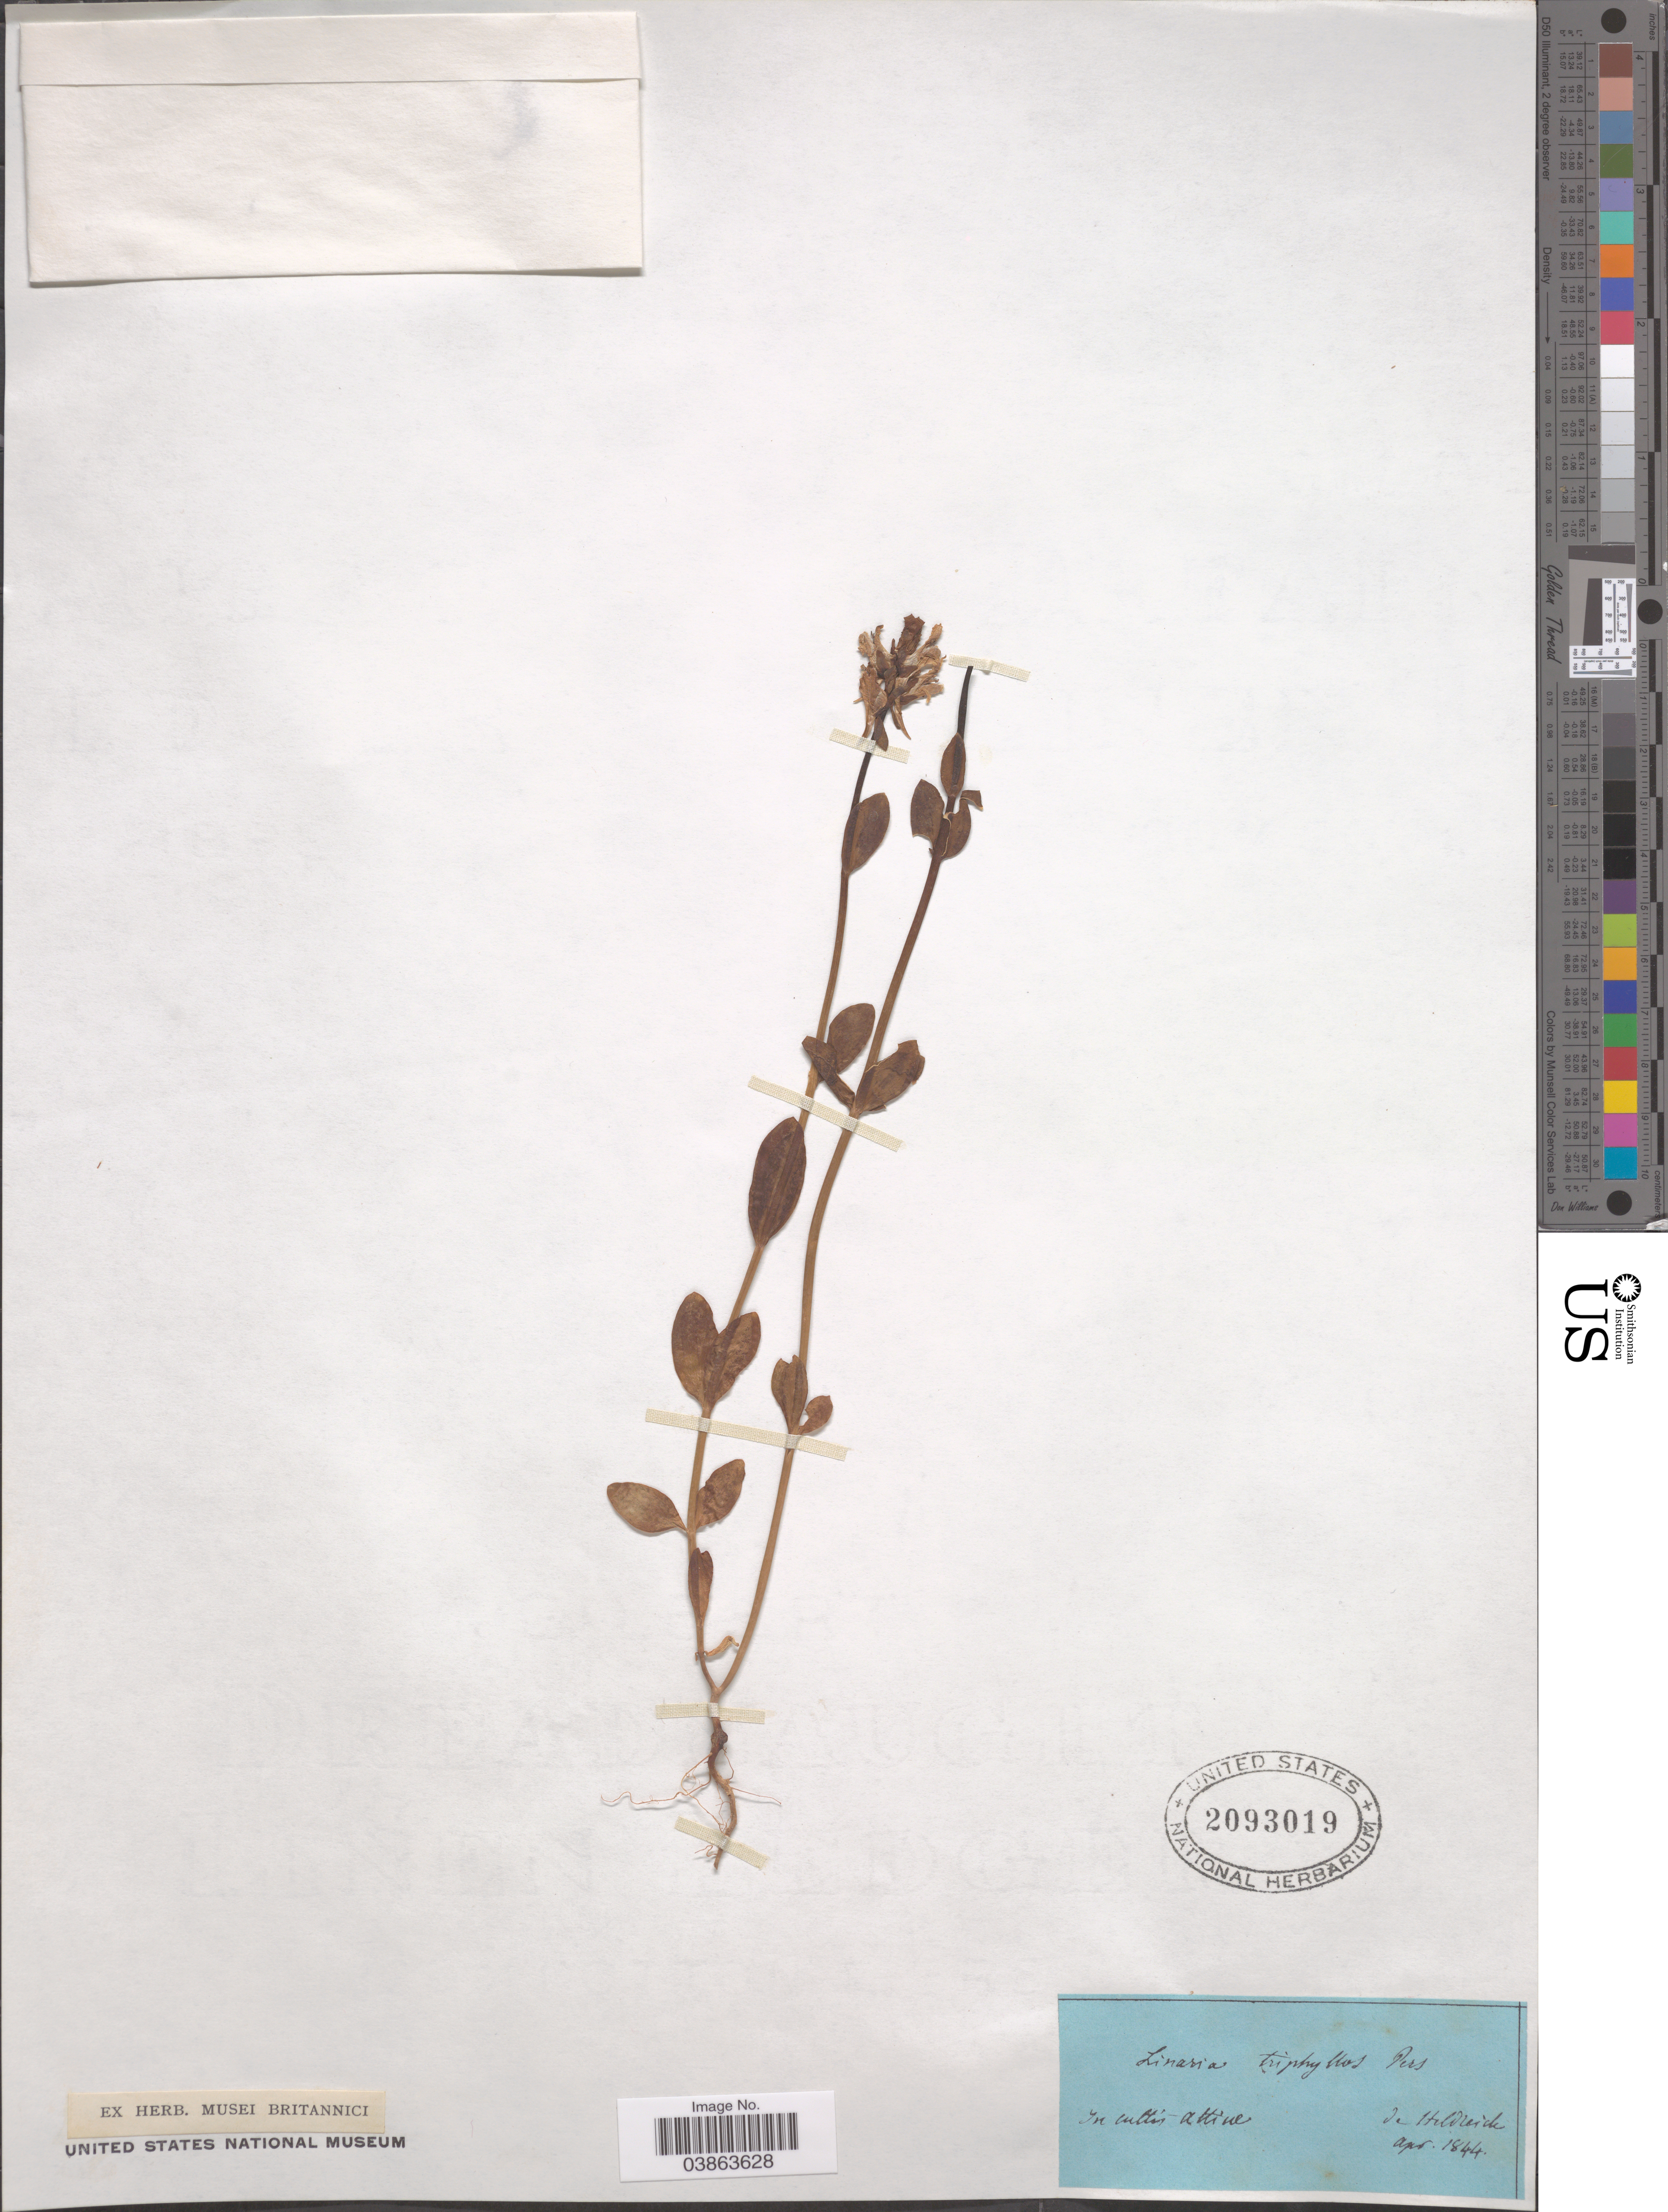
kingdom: Plantae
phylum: Tracheophyta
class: Magnoliopsida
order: Lamiales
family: Plantaginaceae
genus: Linaria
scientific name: Linaria triphylla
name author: (L.) Mill.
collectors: -. De Heldreich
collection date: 1844-04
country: Greece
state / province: Attica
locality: In cultis-Attica.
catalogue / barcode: US 2093019